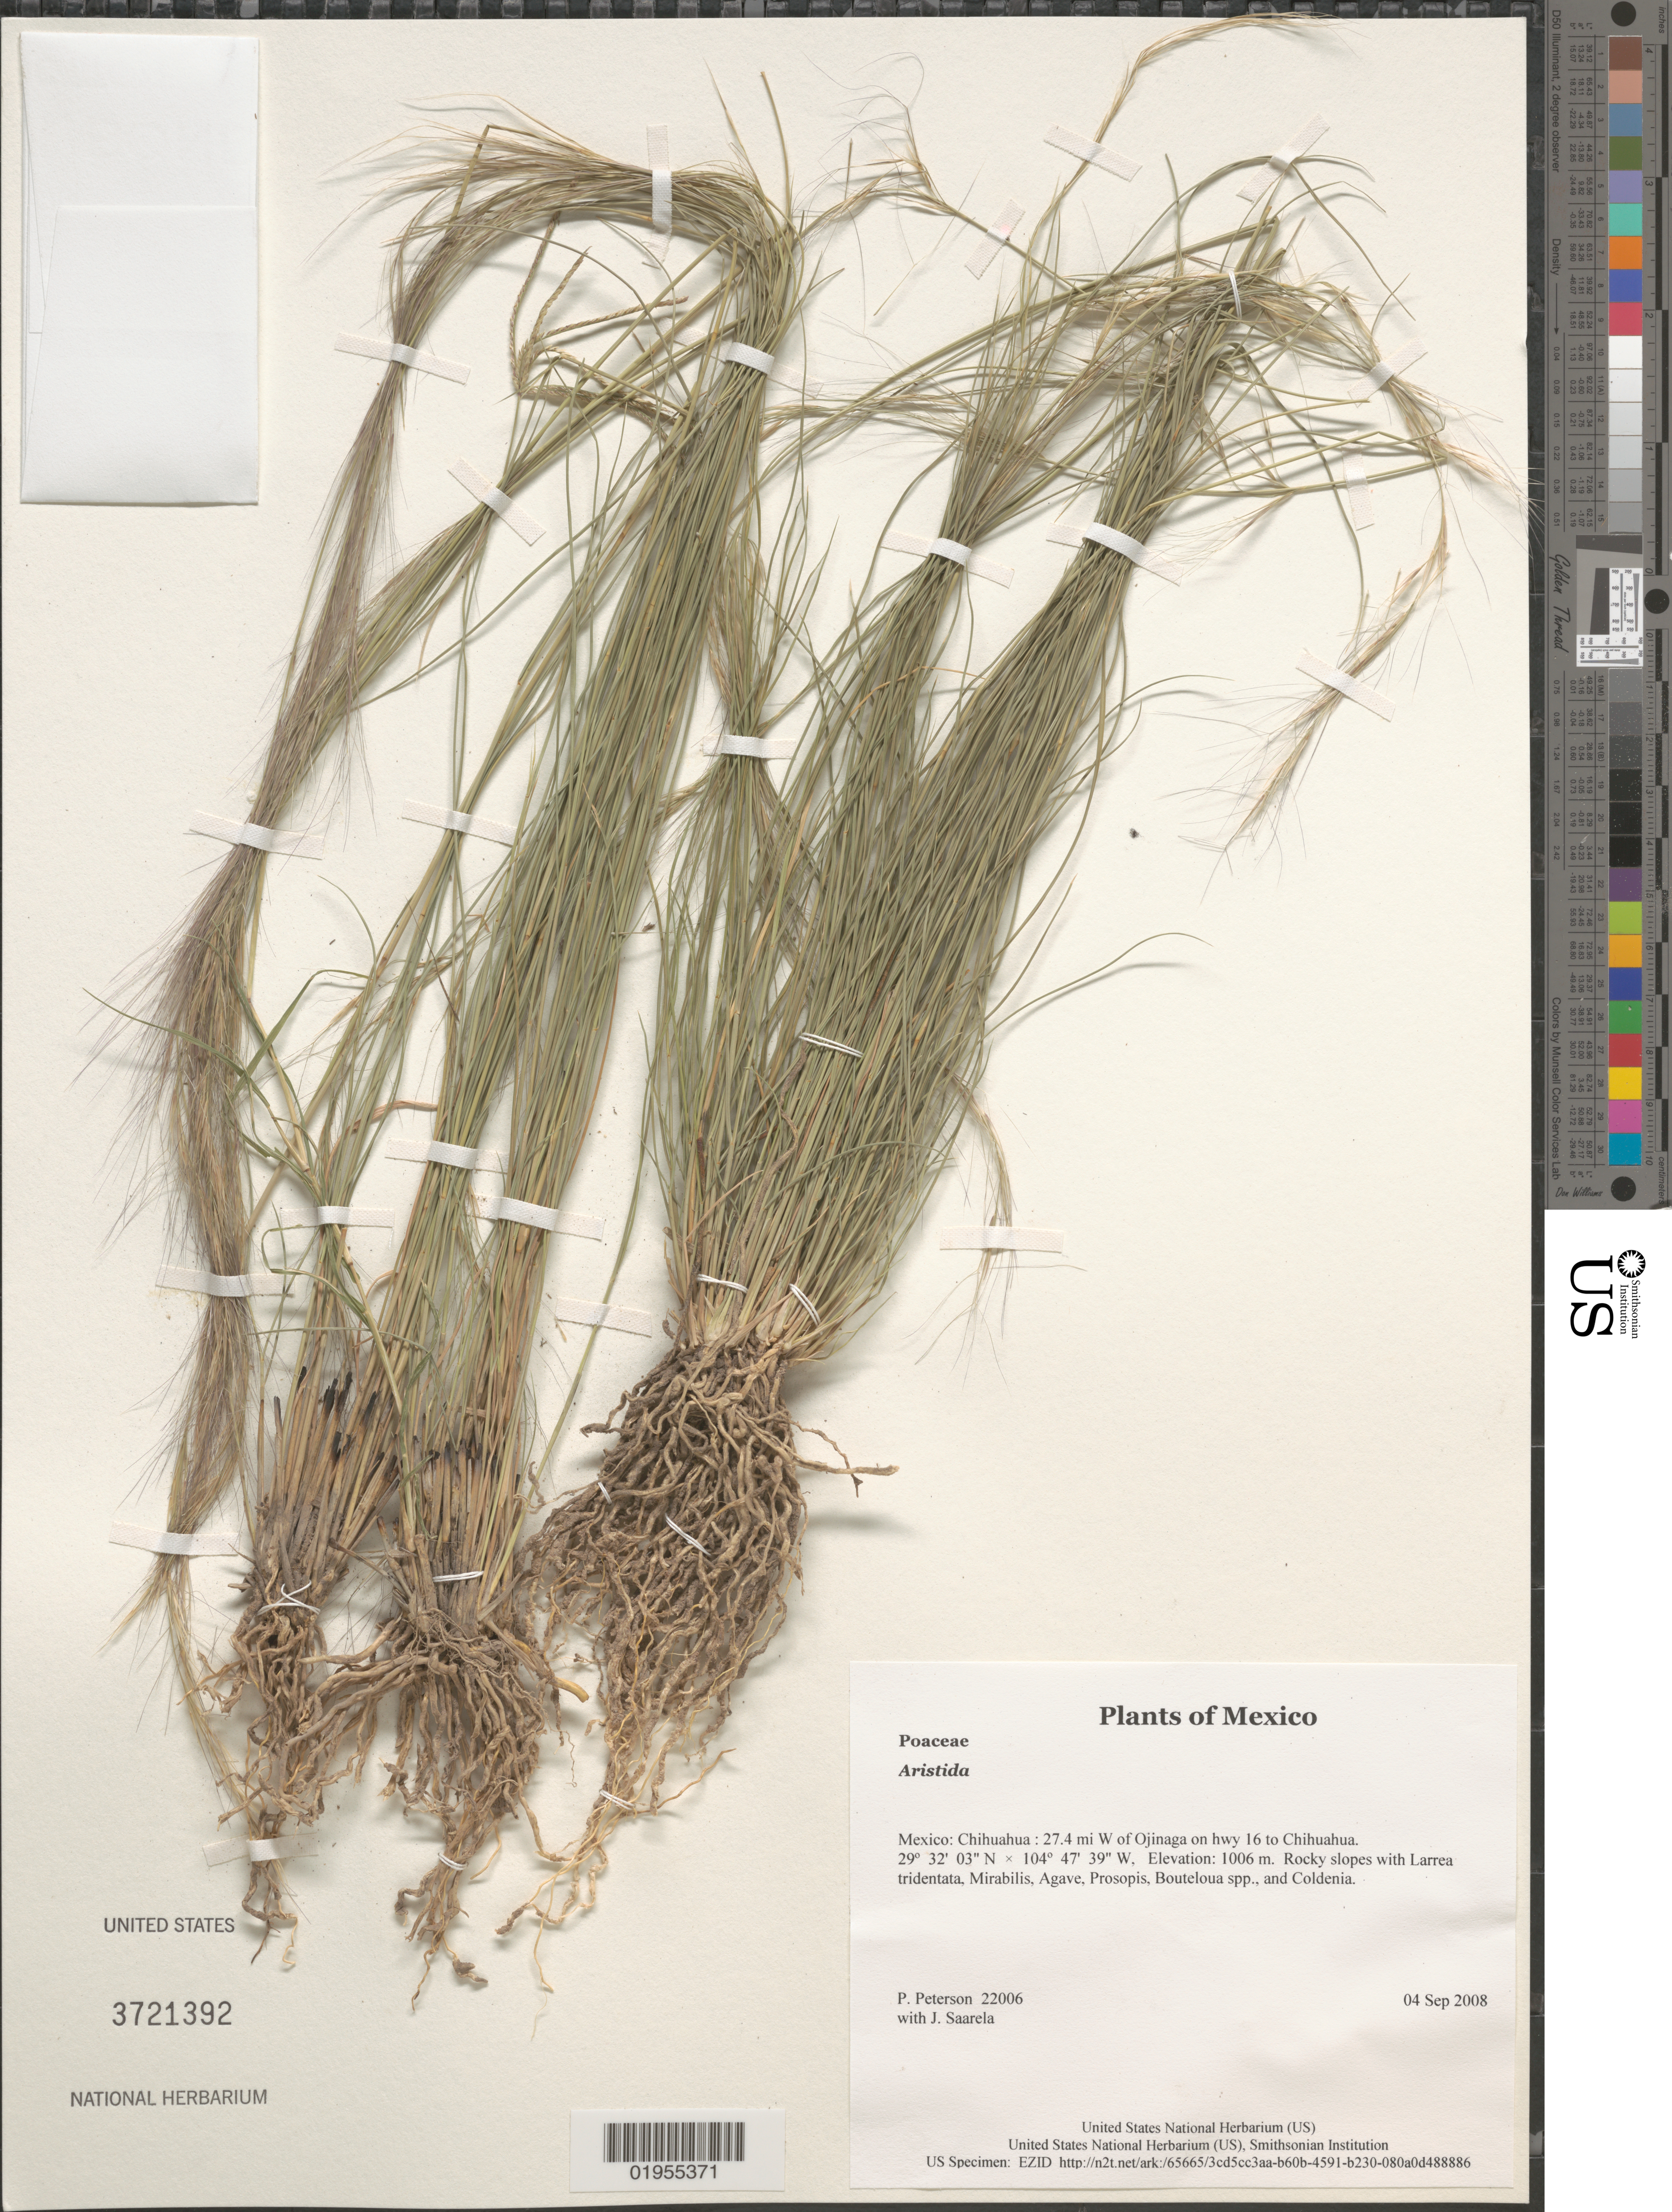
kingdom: Plantae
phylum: Tracheophyta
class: Liliopsida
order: Poales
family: Poaceae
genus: Aristida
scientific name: Aristida sp.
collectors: P. M. Peterson & J. Saarela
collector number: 22006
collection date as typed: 04 Sep 2008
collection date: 2008-09-04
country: Mexico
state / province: Chihuahua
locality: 27.4 mi W of Ojinaga on hwy 16 to Chihuahua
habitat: Rocky slopes with Larrea tridentata, Mirabilis, Agave, Prosopis, Bouteloua spp., and Coldenia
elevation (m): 1006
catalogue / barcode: US 3721392